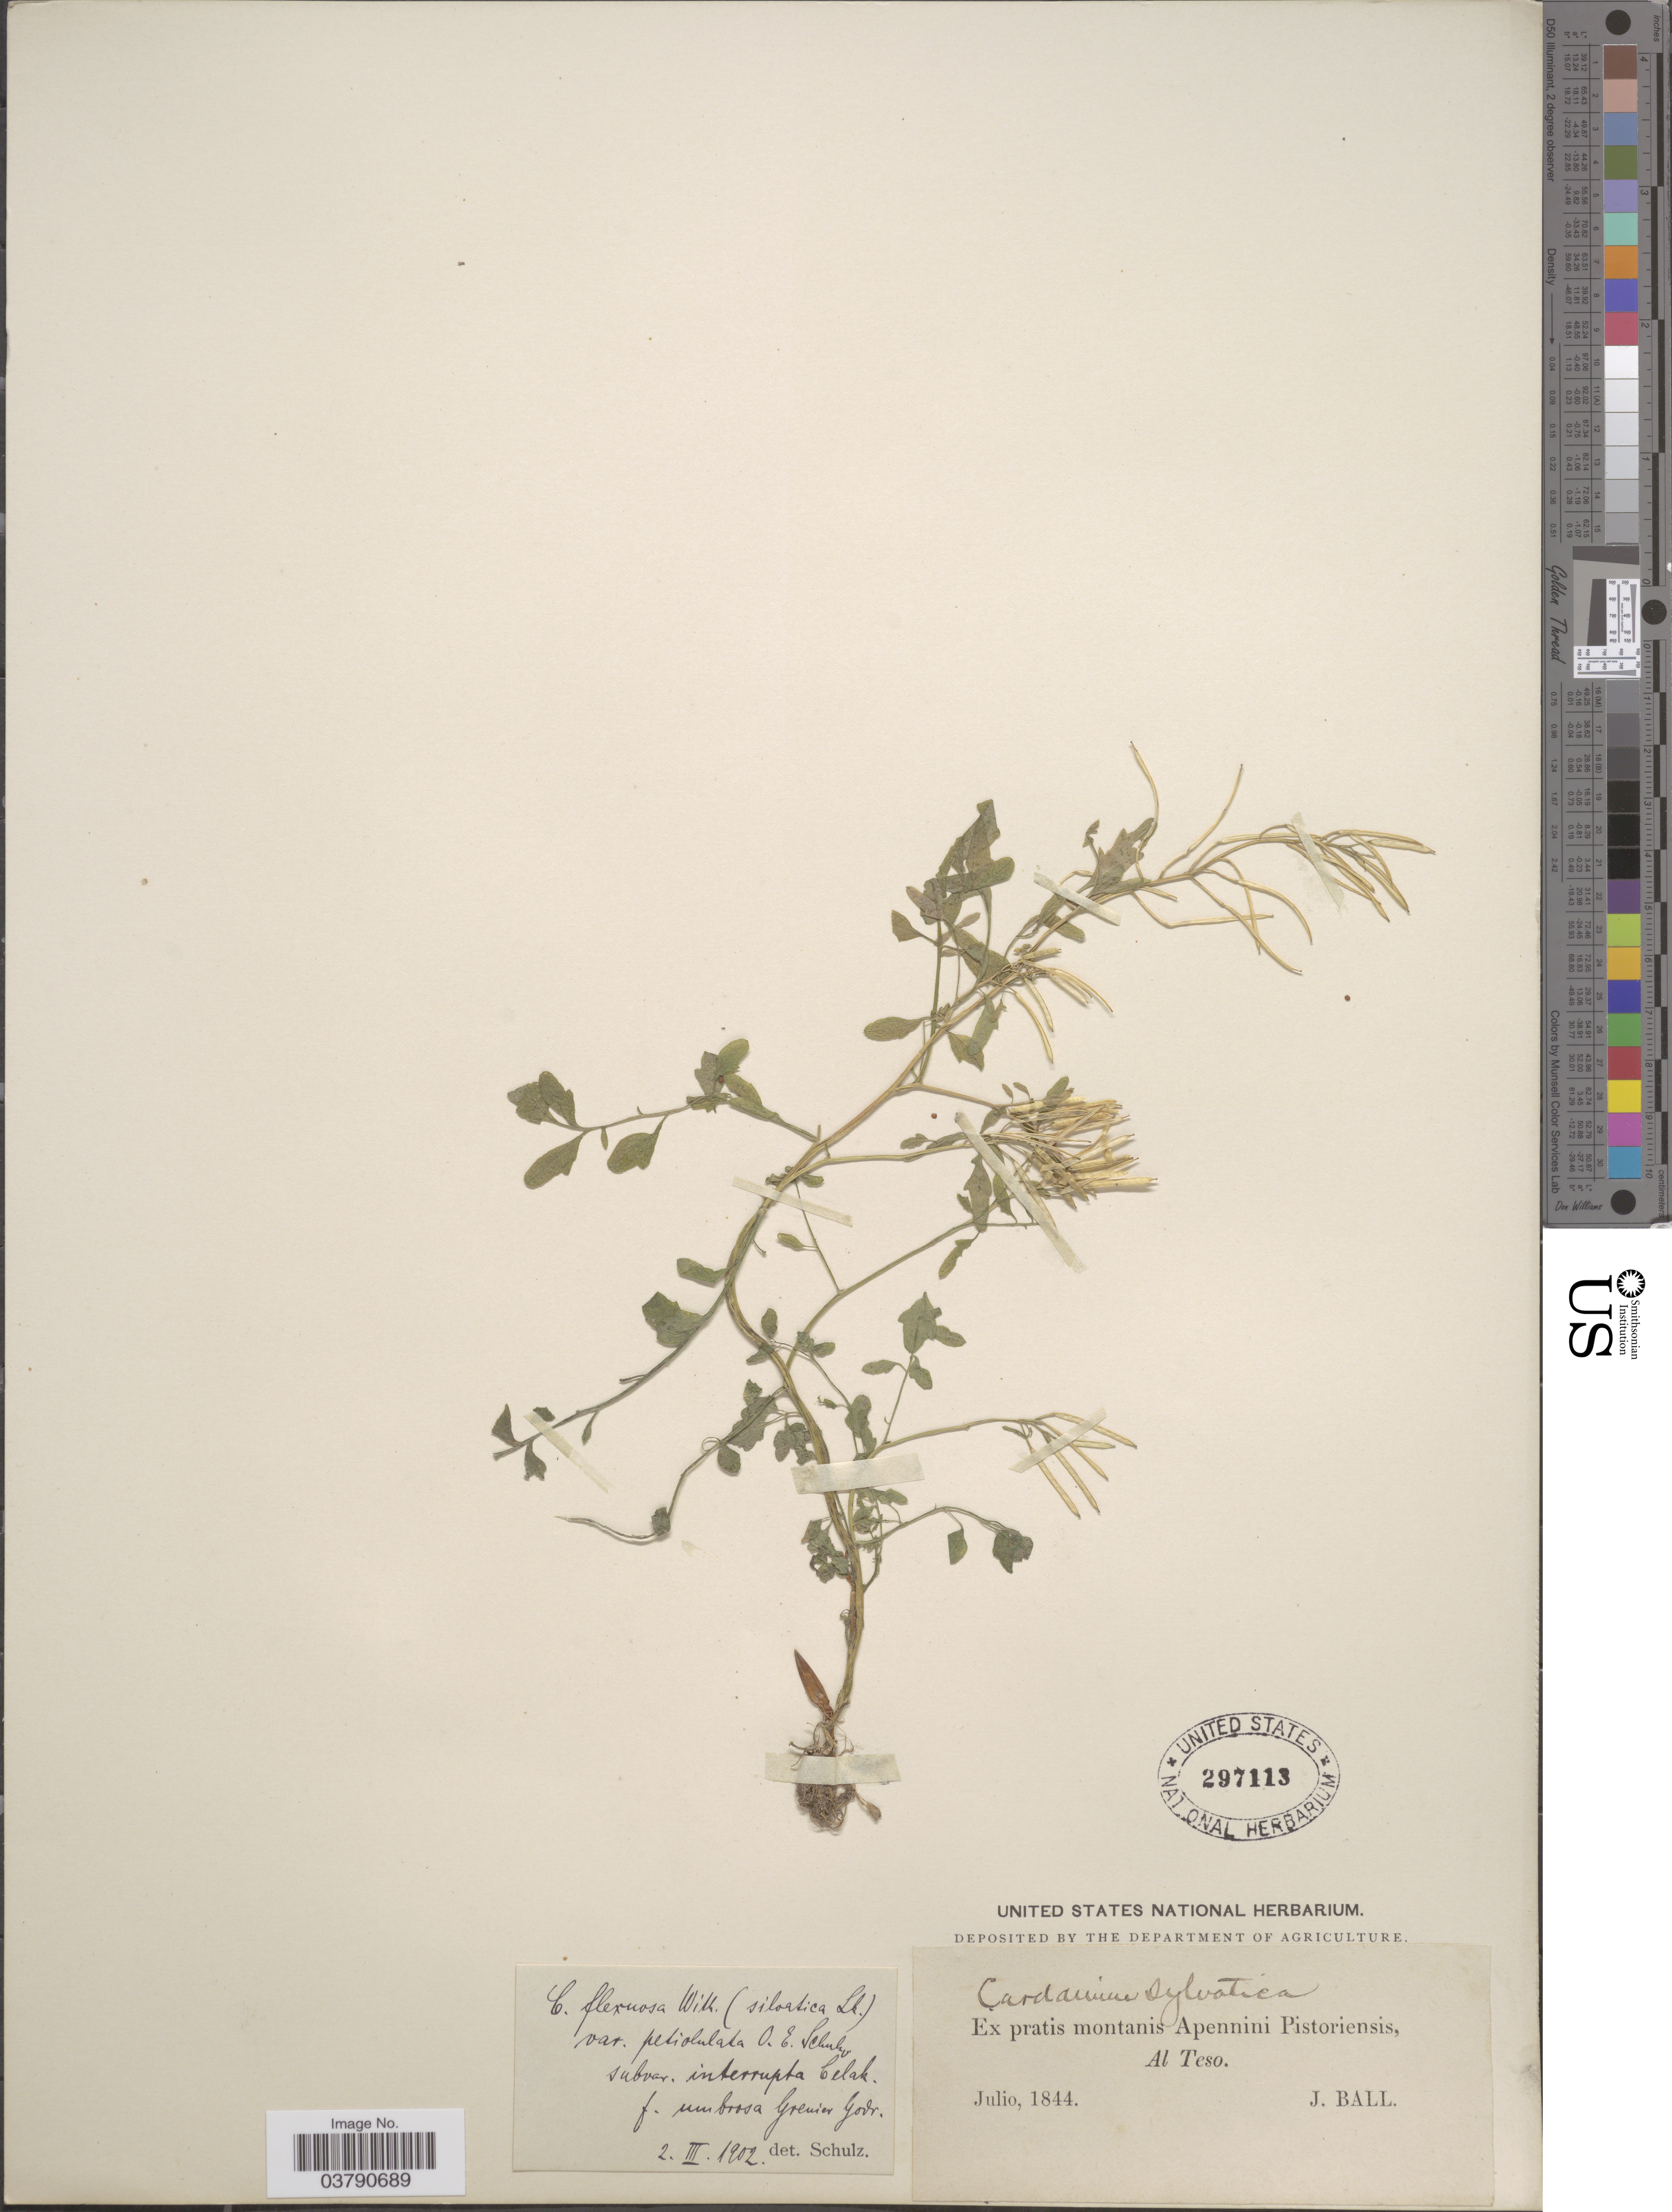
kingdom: Plantae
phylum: Tracheophyta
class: Magnoliopsida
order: Brassicales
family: Brassicaceae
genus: Cardamine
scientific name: Cardamine flexuosa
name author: With.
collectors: J. Ball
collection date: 1844-07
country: Italy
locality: Ex pratis montanis Apennini Pistoriensis, Al Teso.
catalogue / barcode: US 297113